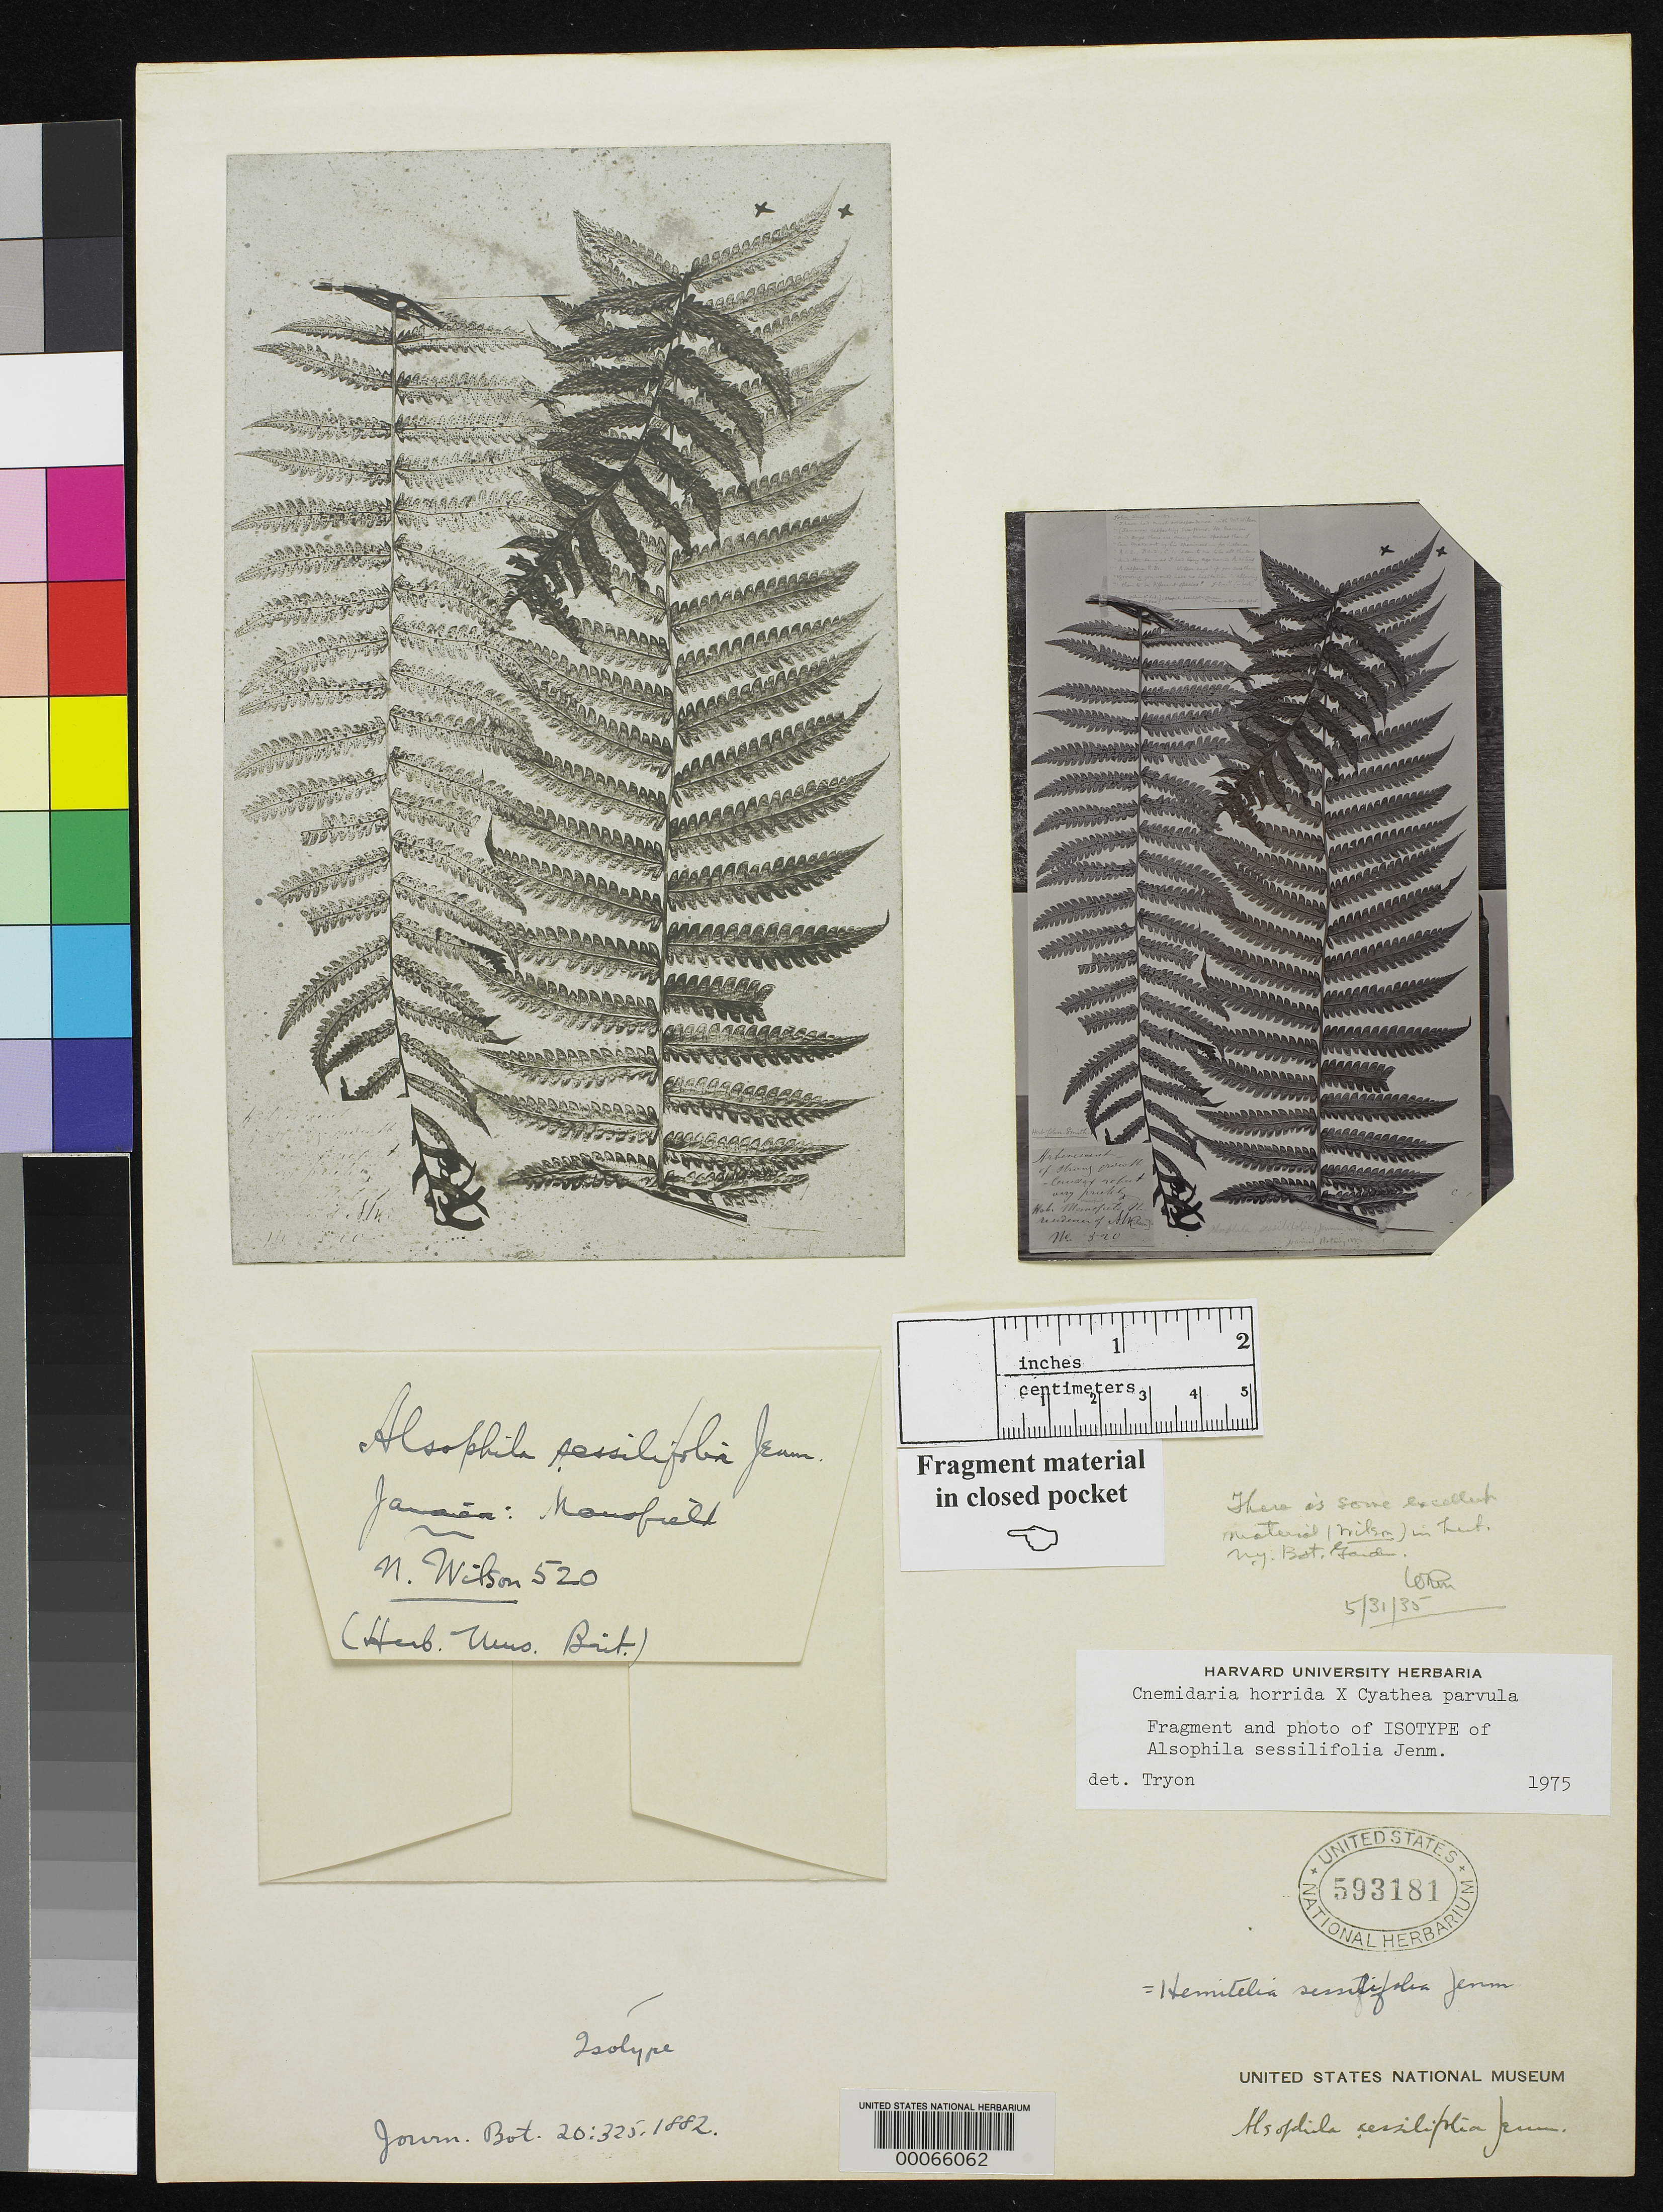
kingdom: Plantae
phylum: Tracheophyta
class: Polypodiopsida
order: Cyatheales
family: Cyatheaceae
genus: Alsophila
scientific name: Alsophila sessilifolia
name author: Jenman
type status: Type Collection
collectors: N. Wilson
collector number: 520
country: Jamaica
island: Greater Antilles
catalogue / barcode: US 593181